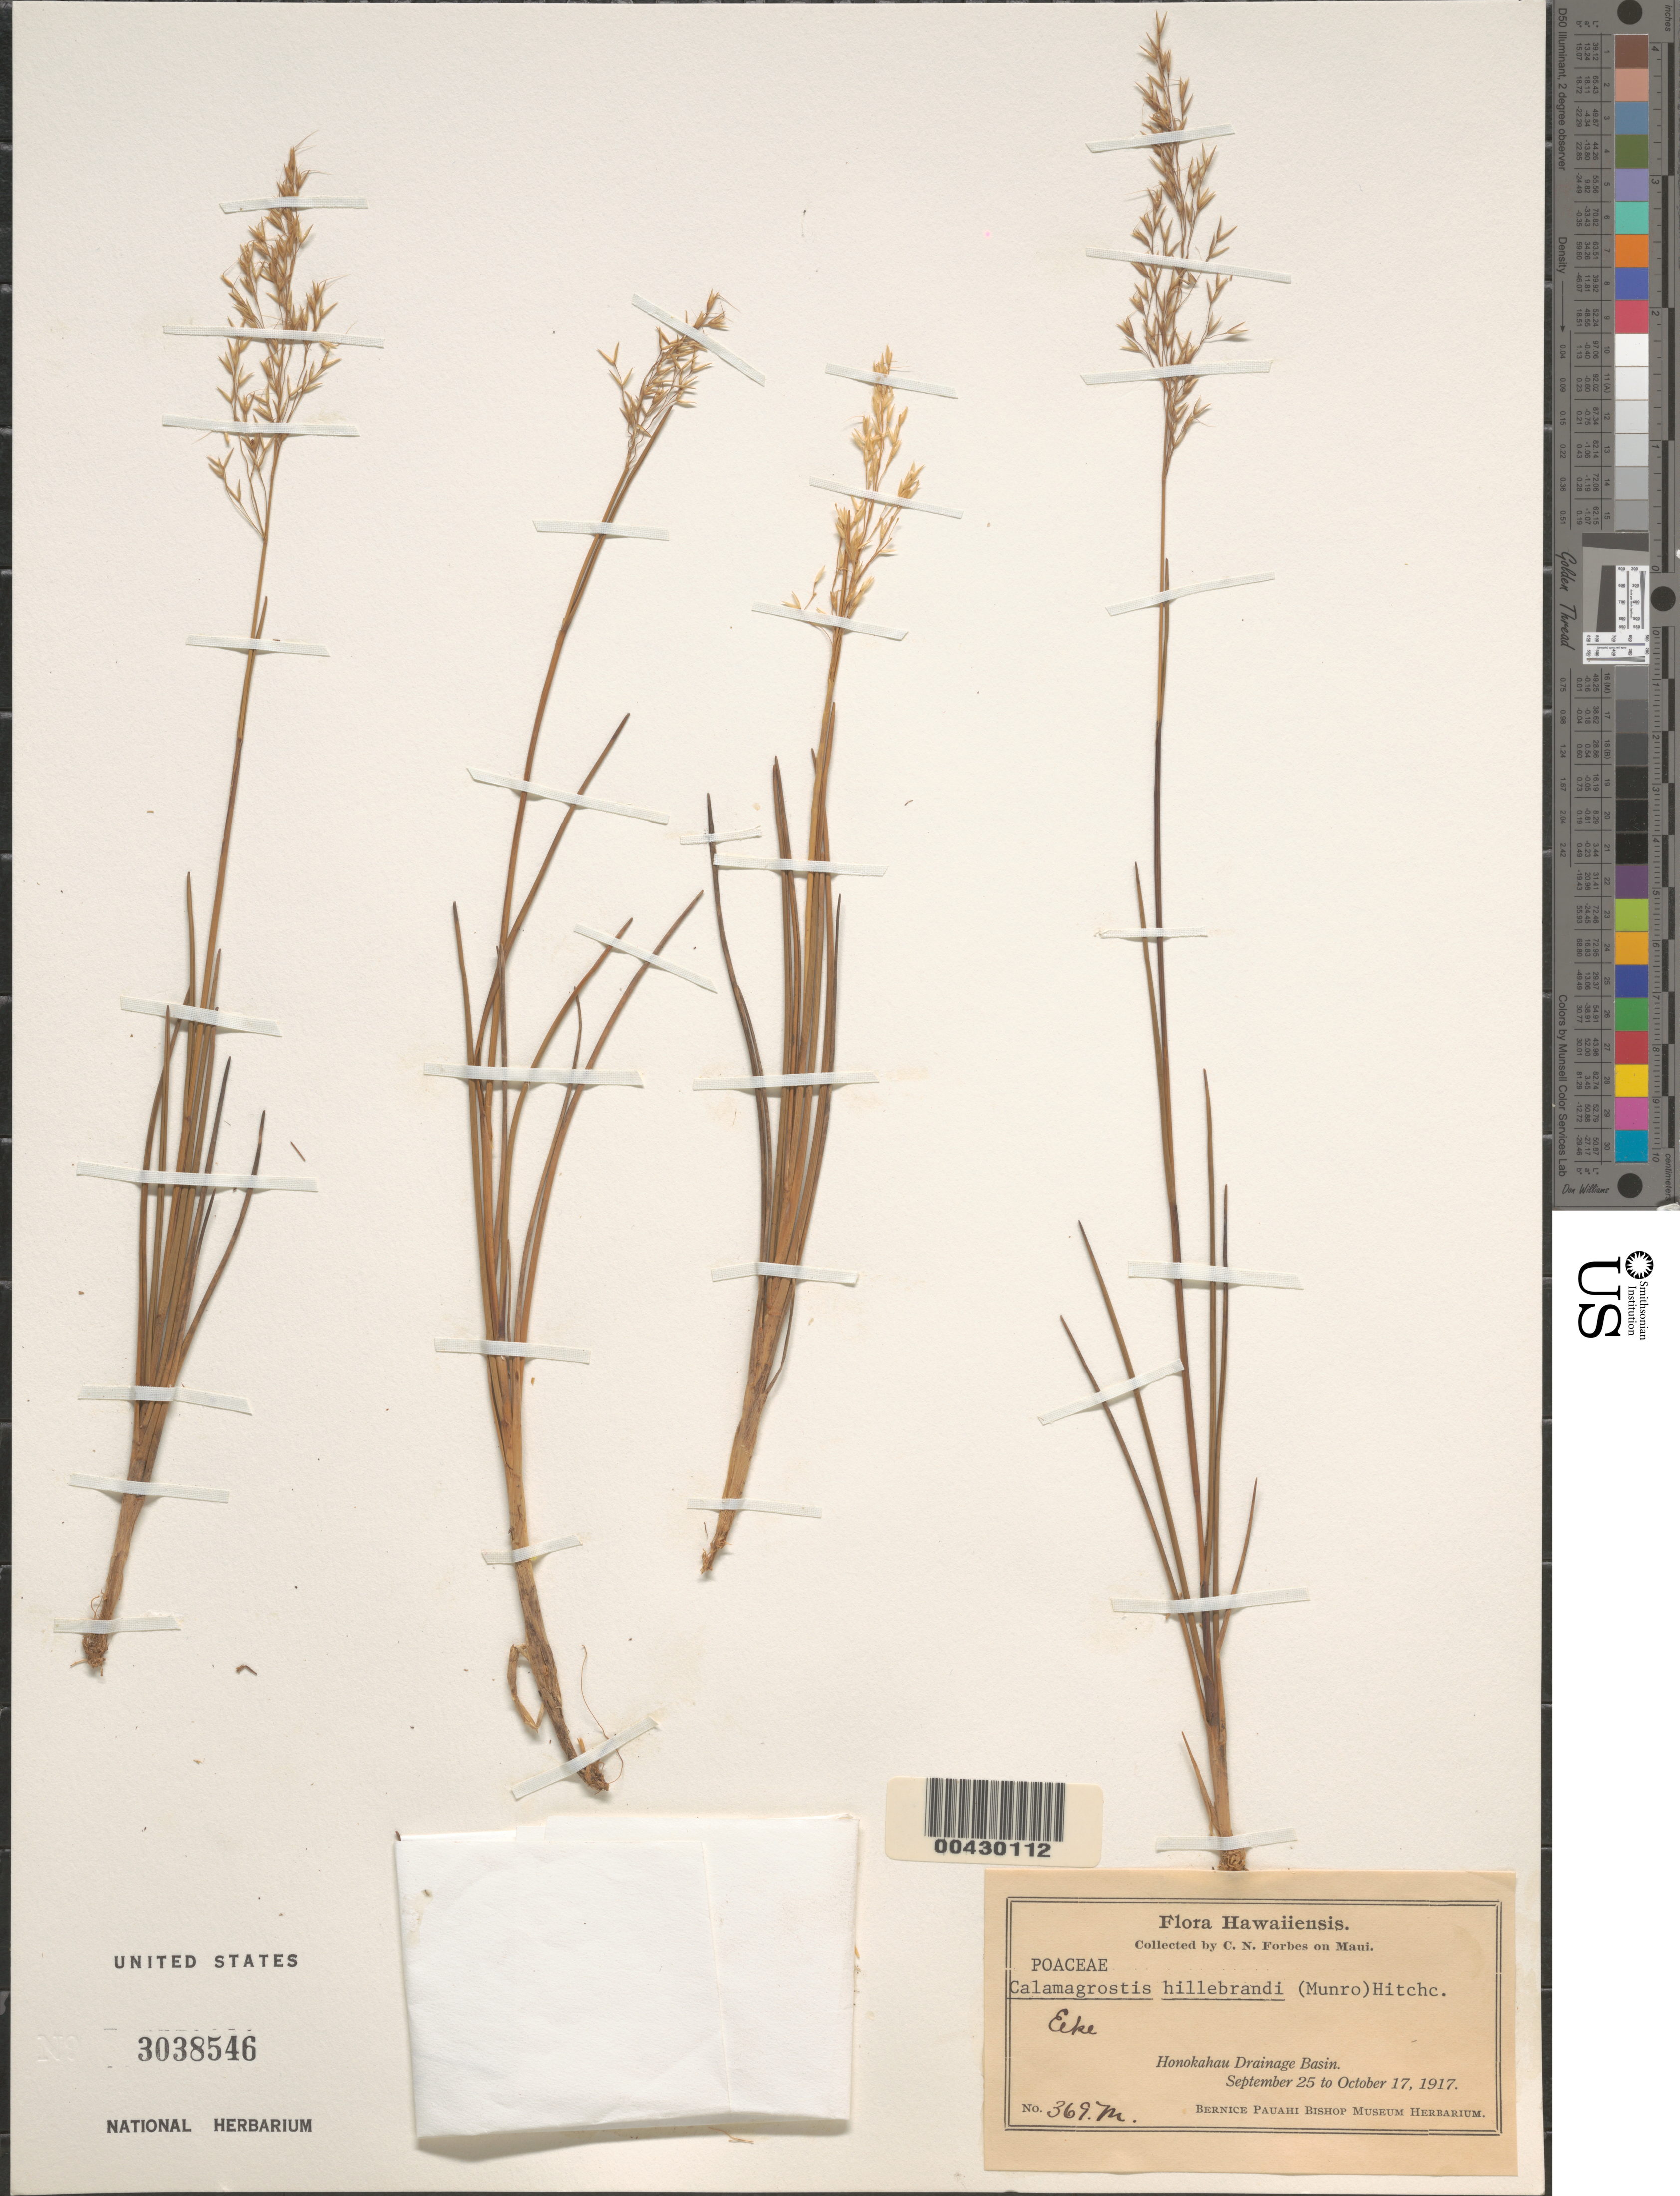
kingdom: Plantae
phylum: Tracheophyta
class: Liliopsida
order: Poales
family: Poaceae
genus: Calamagrostis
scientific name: Calamagrostis hillebrandii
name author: (Munro ex Hillebr.) Hitchc.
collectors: M. Hale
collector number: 369.M.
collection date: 1970-04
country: United States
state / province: Florida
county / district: Dade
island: Maui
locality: Just E of Big Pine key, Florida Keys.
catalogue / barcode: US 3038546